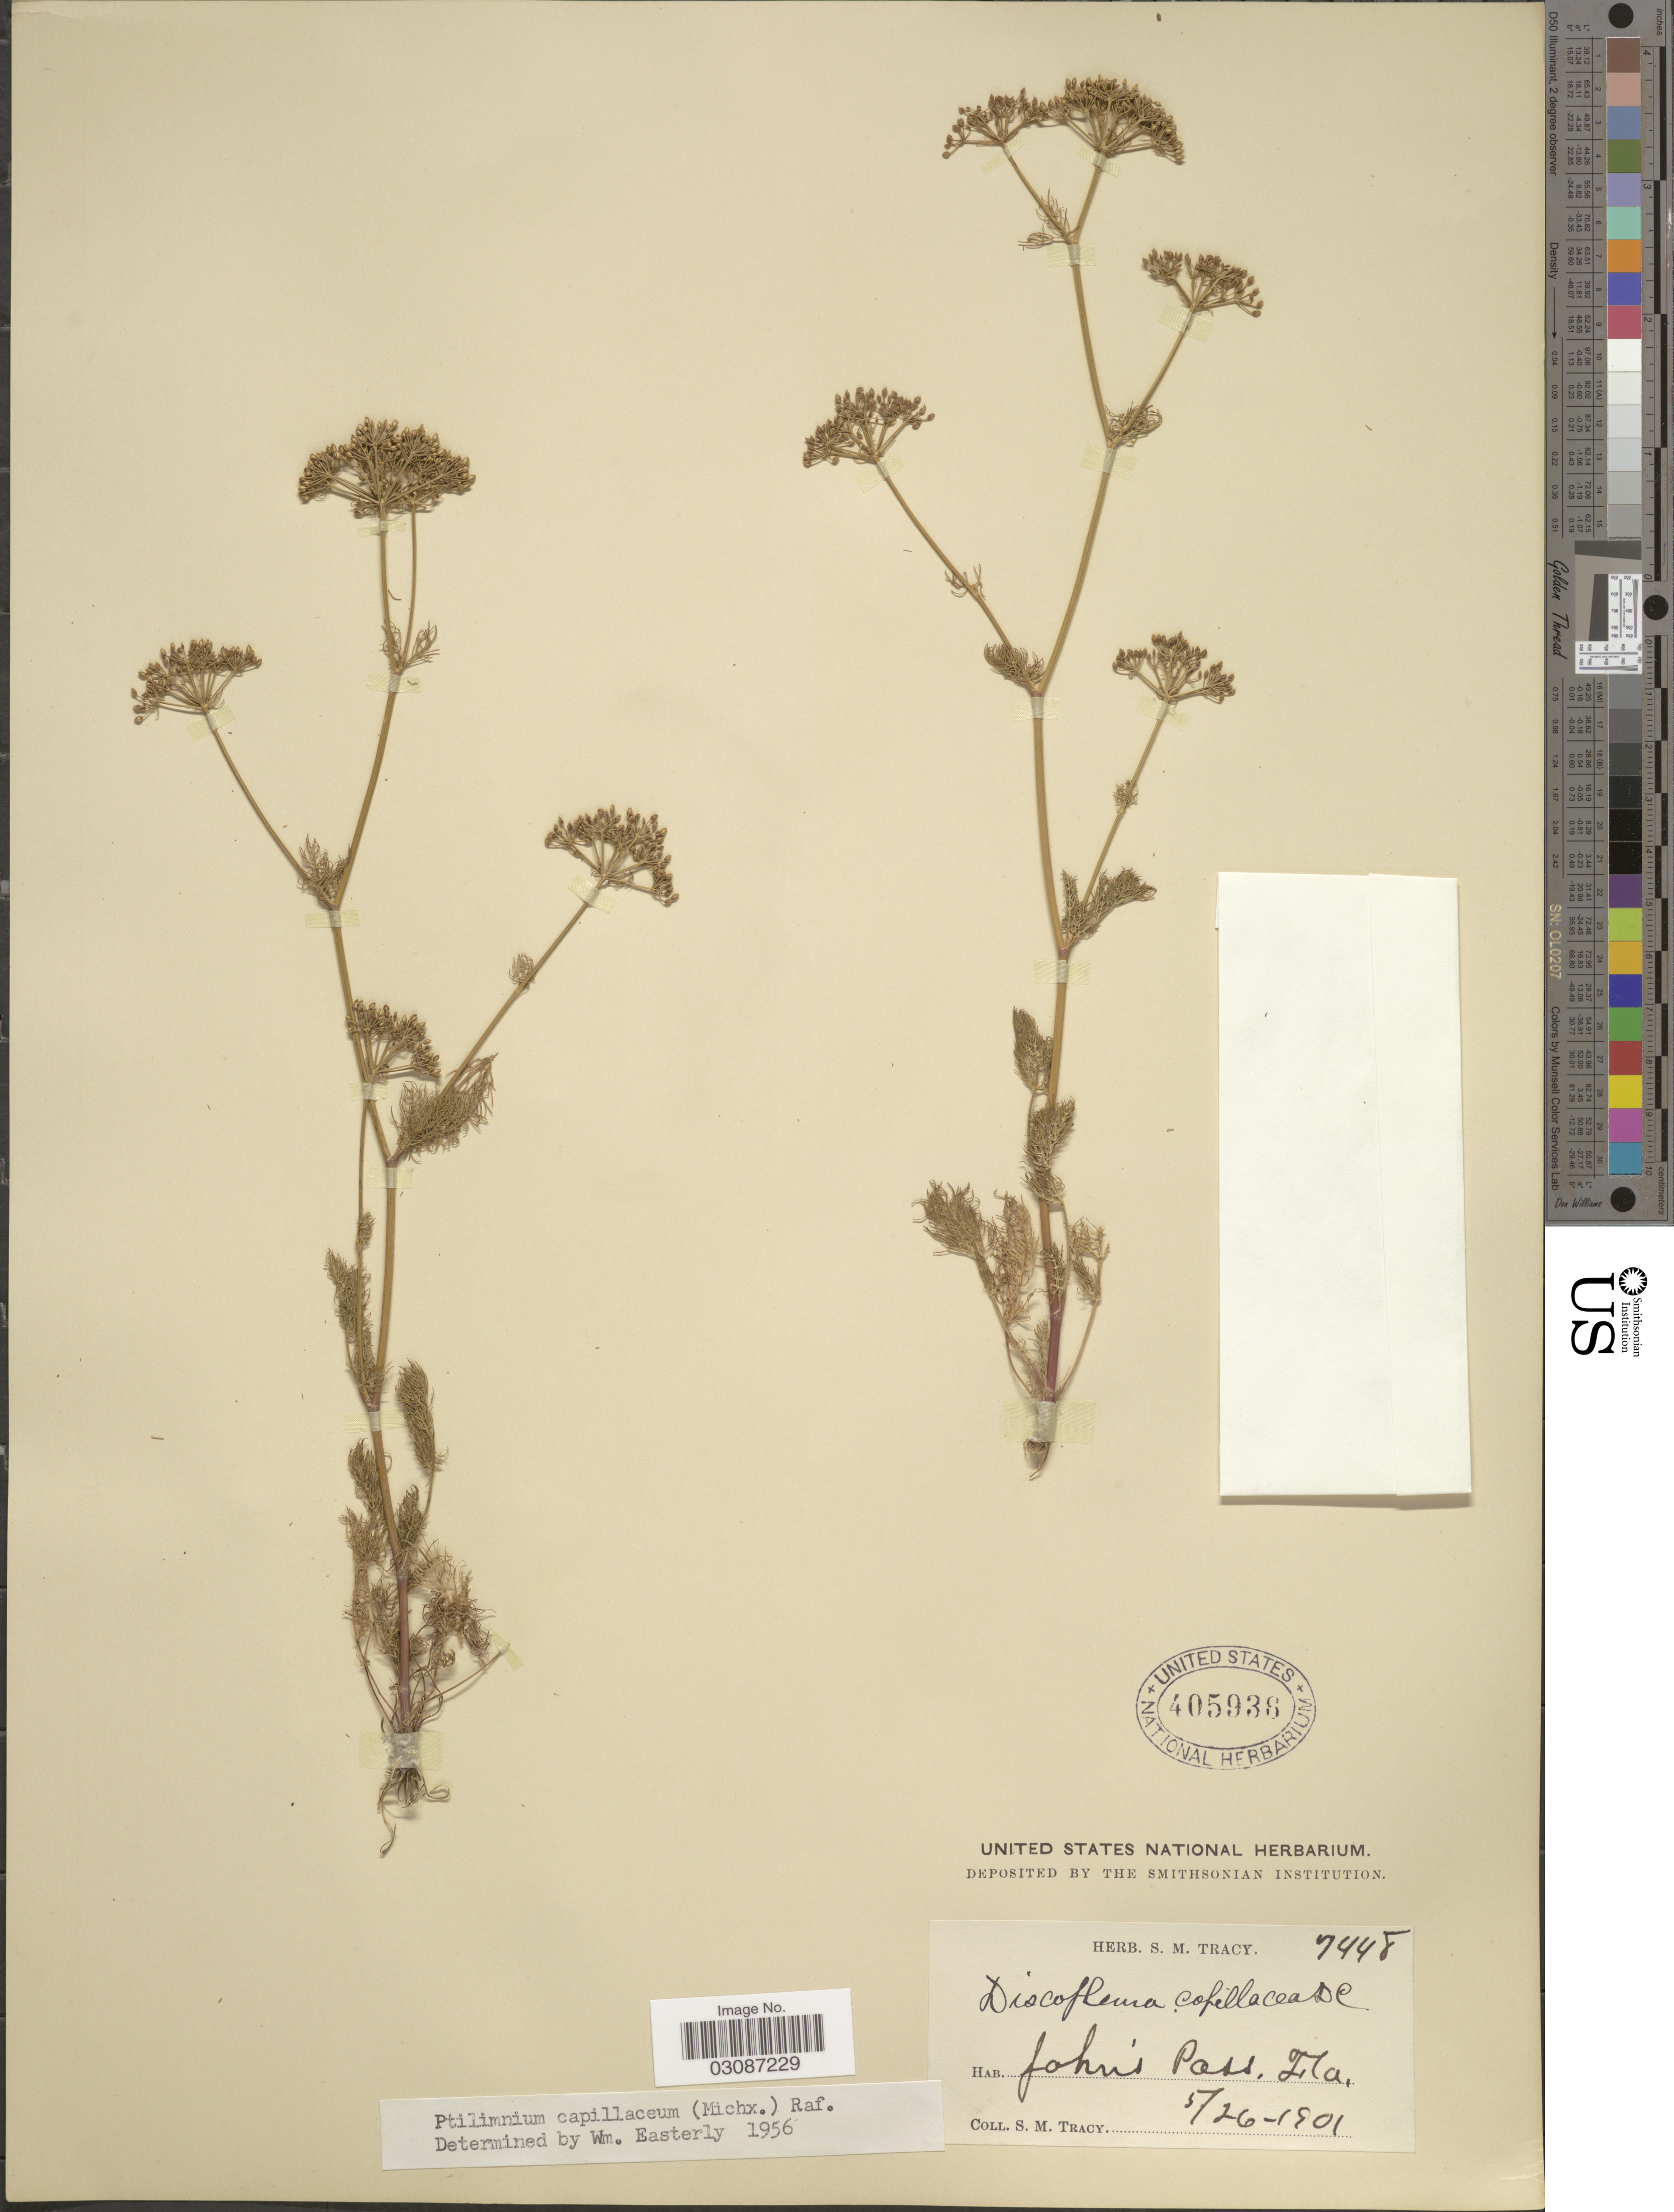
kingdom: Plantae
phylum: Tracheophyta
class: Magnoliopsida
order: Apiales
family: Apiaceae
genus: Ptilimnium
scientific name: Ptilimnium capillaceum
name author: (Michx.) Raf.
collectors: S. M. Tracy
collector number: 7448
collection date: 1901-05-26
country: United States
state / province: Florida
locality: John's Pass.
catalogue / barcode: US 405936